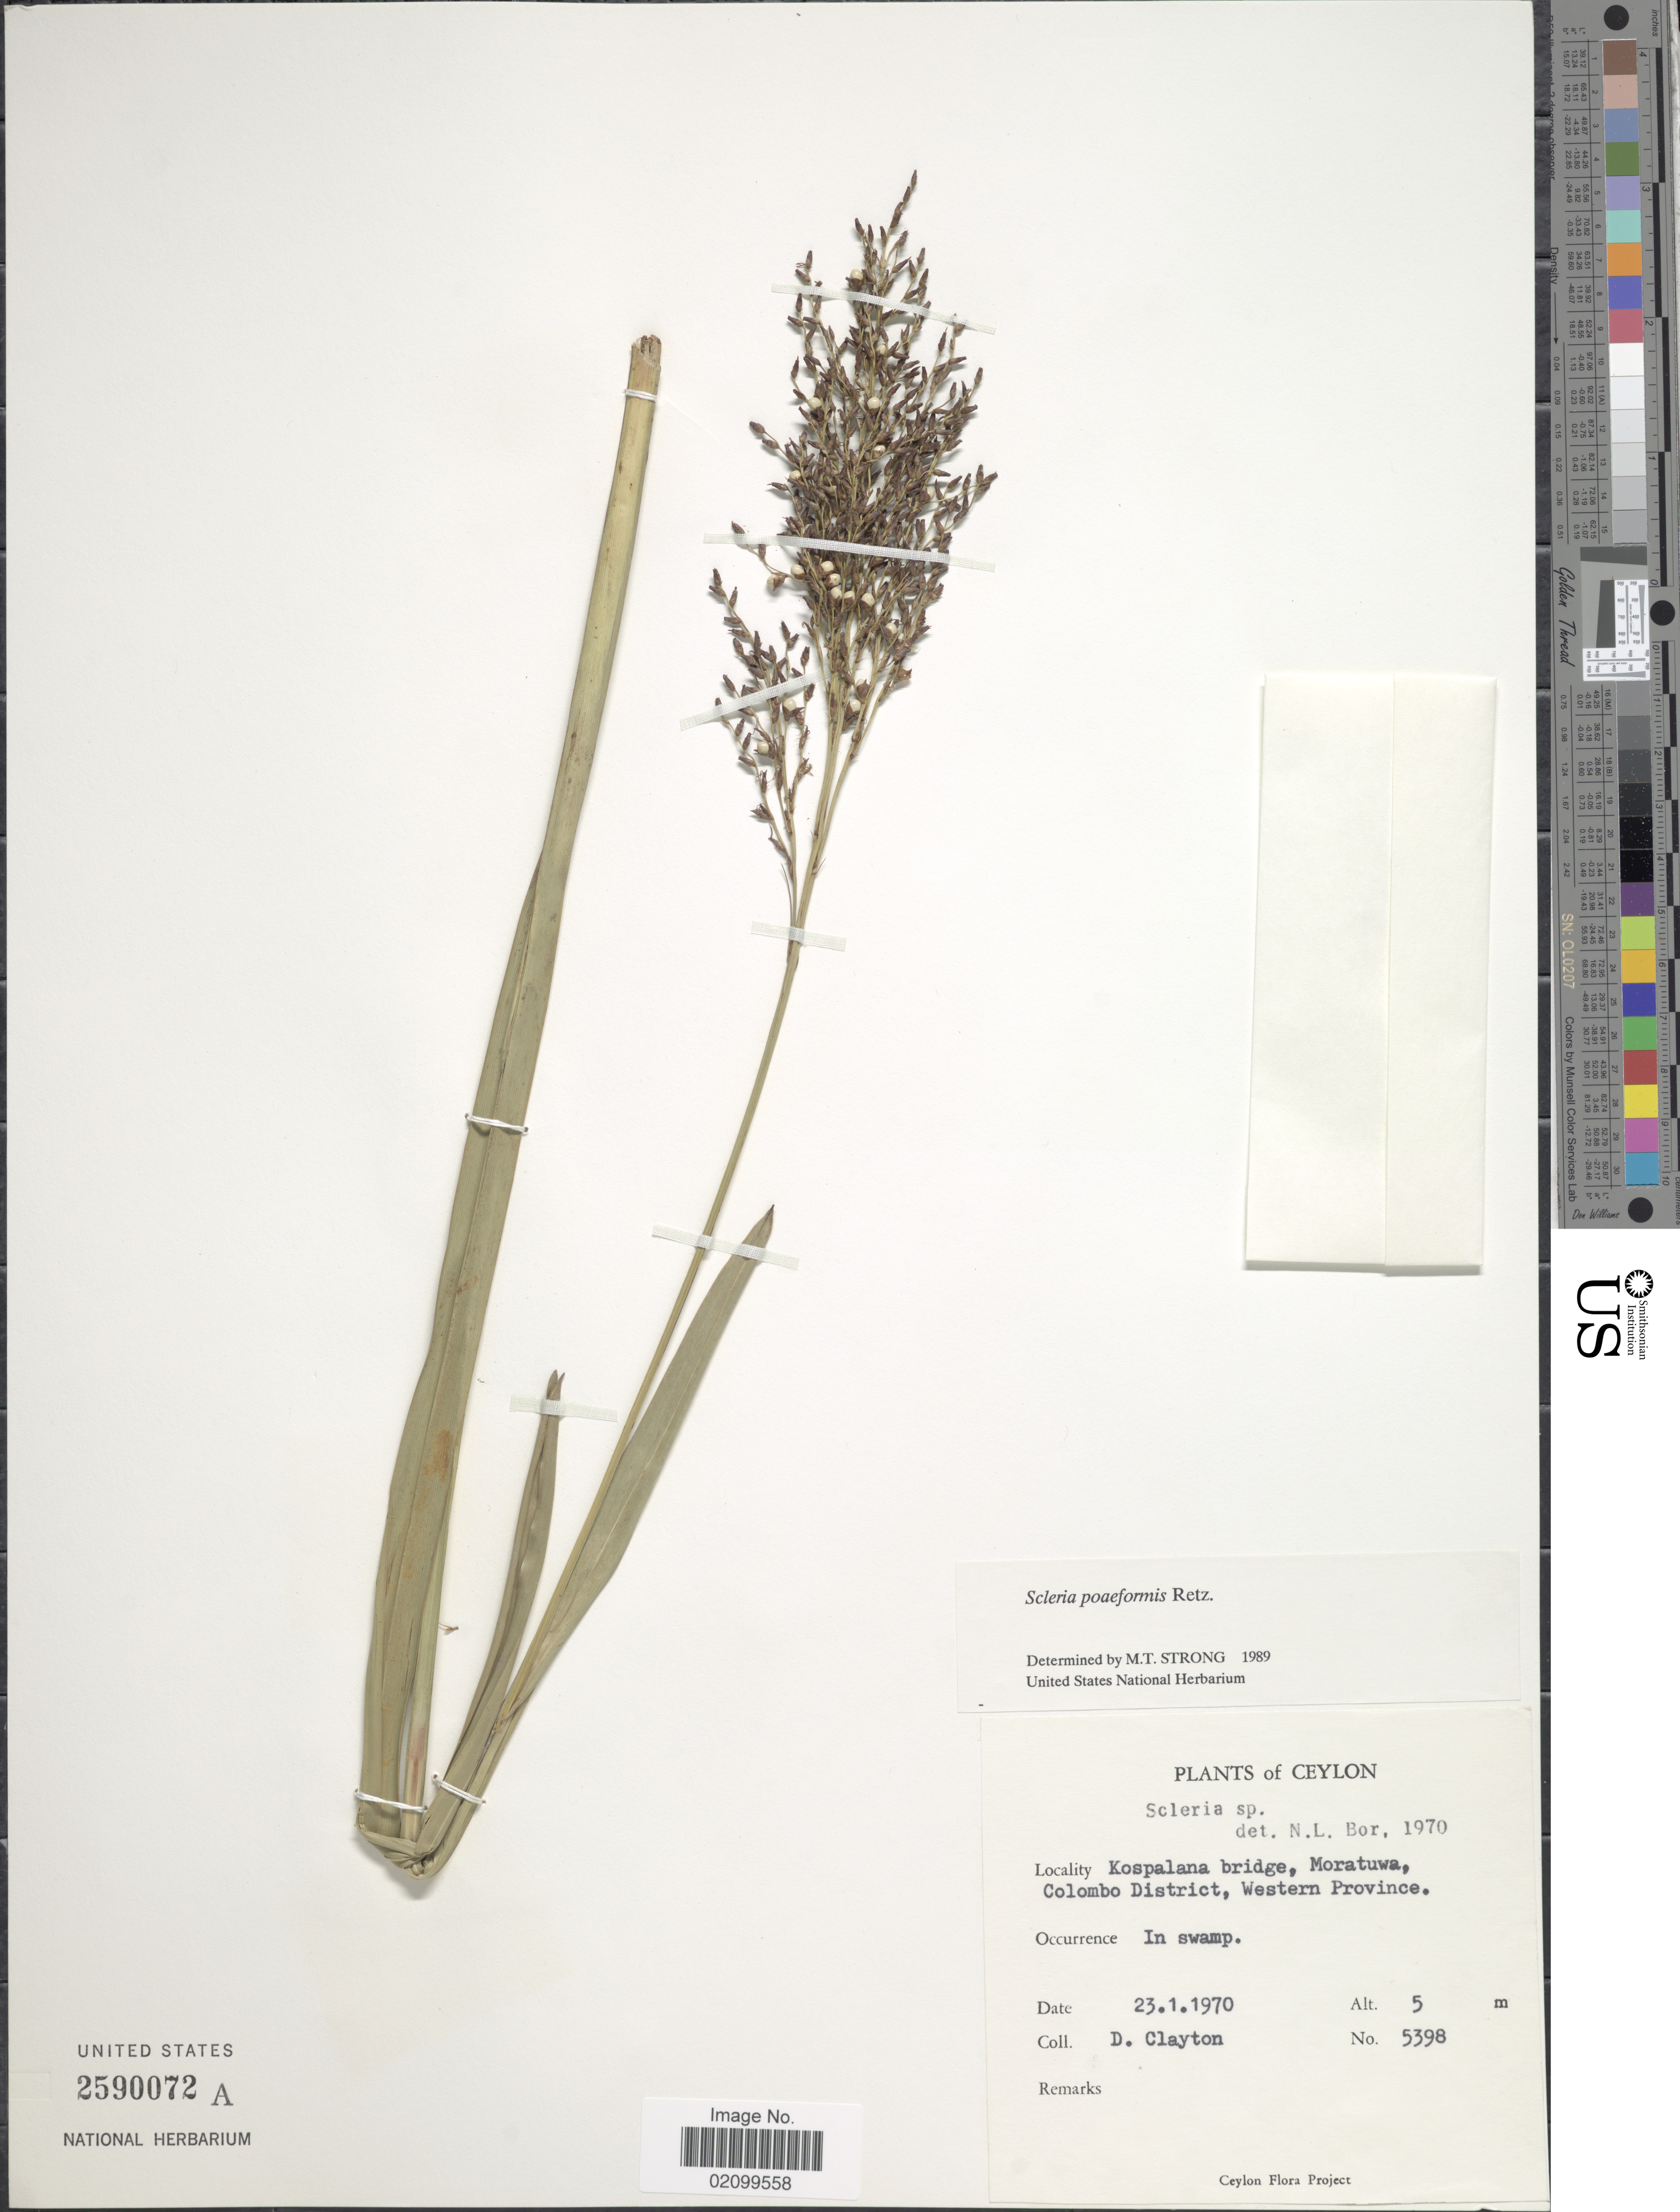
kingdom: Plantae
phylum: Tracheophyta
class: Liliopsida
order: Poales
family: Cyperaceae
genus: Scleria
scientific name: Scleria poiformis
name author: Retz.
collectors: D. Clayton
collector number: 5398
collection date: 1970-01-23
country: Sri Lanka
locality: Ceylon. Kospalana bridge, Moratuwa, Colombo District, Western Province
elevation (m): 5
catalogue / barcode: US 2590072A